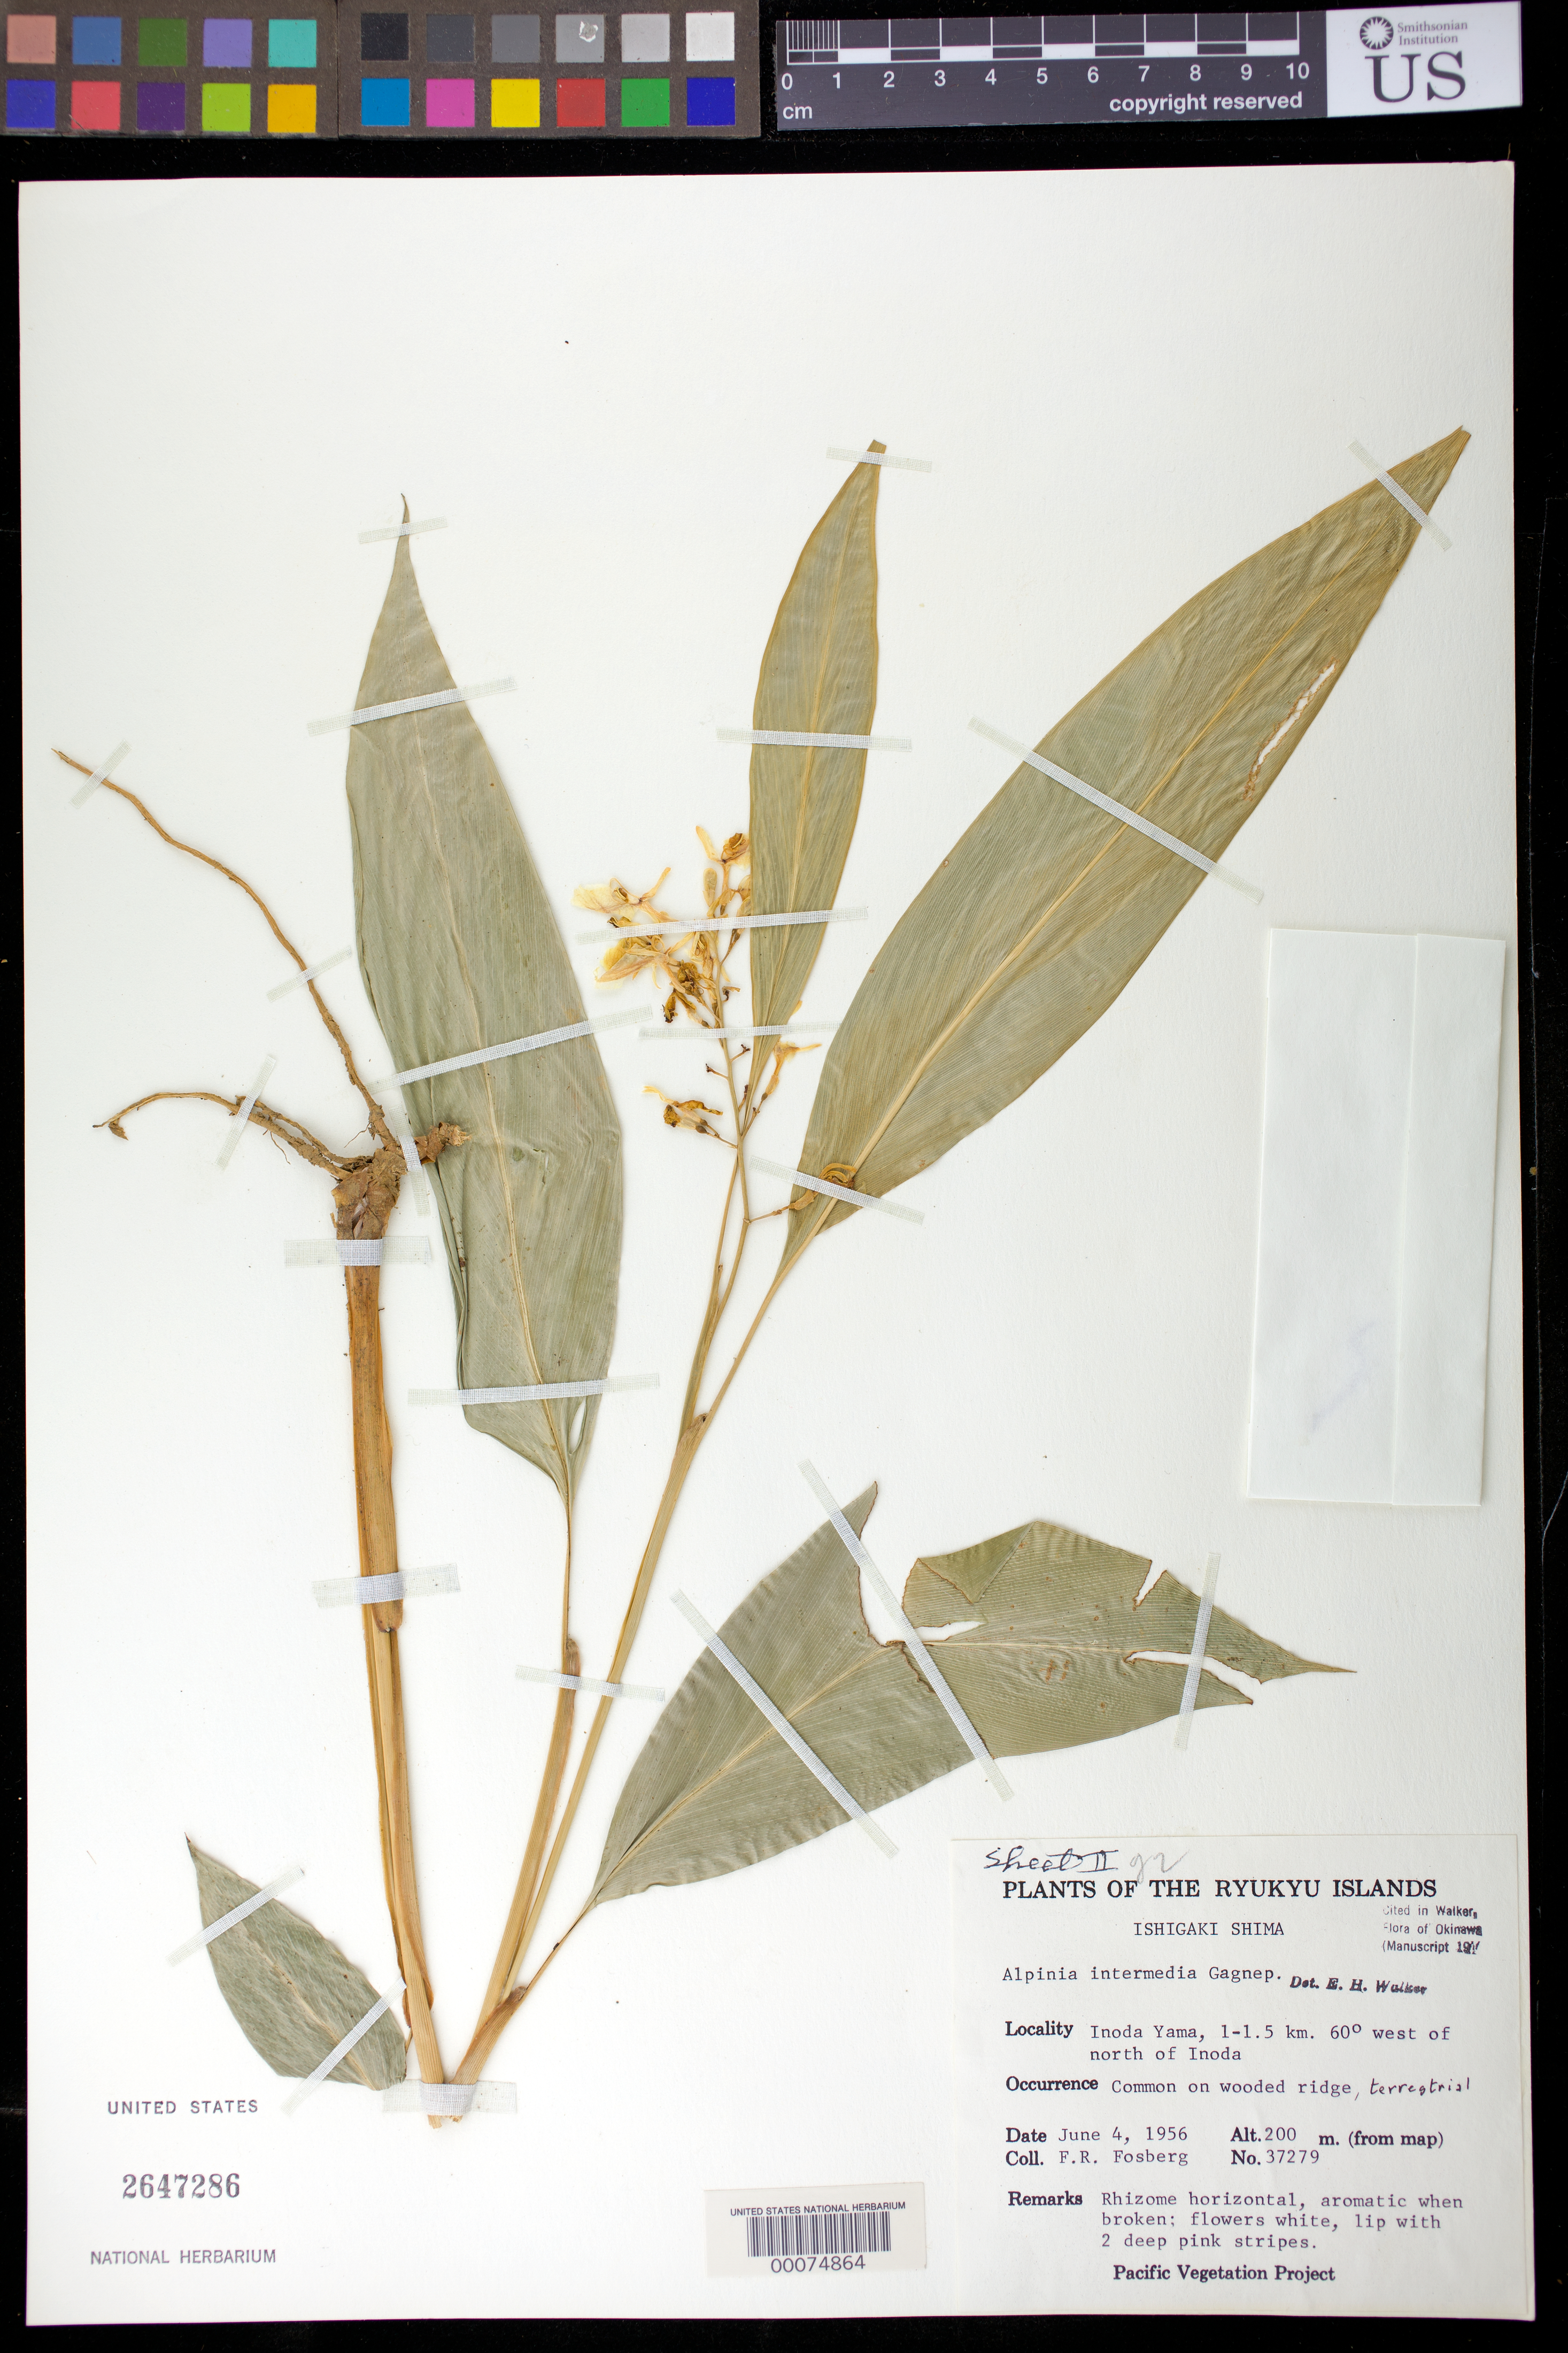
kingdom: Plantae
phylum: Tracheophyta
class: Liliopsida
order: Zingiberales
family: Zingiberaceae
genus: Alpinia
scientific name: Alpinia intermedia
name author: Gagnep.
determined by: Walker, E. H.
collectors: F. R. Fosberg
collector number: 37279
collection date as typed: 04 Jun 1956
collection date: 1956-06-04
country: Japan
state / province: Okinawa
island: Ishigaki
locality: Ishigaki shima, inoda yama, 1-1.5 km 60 deg. w of n of inoda [Sakishima Is.]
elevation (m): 200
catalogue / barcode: US 2647286